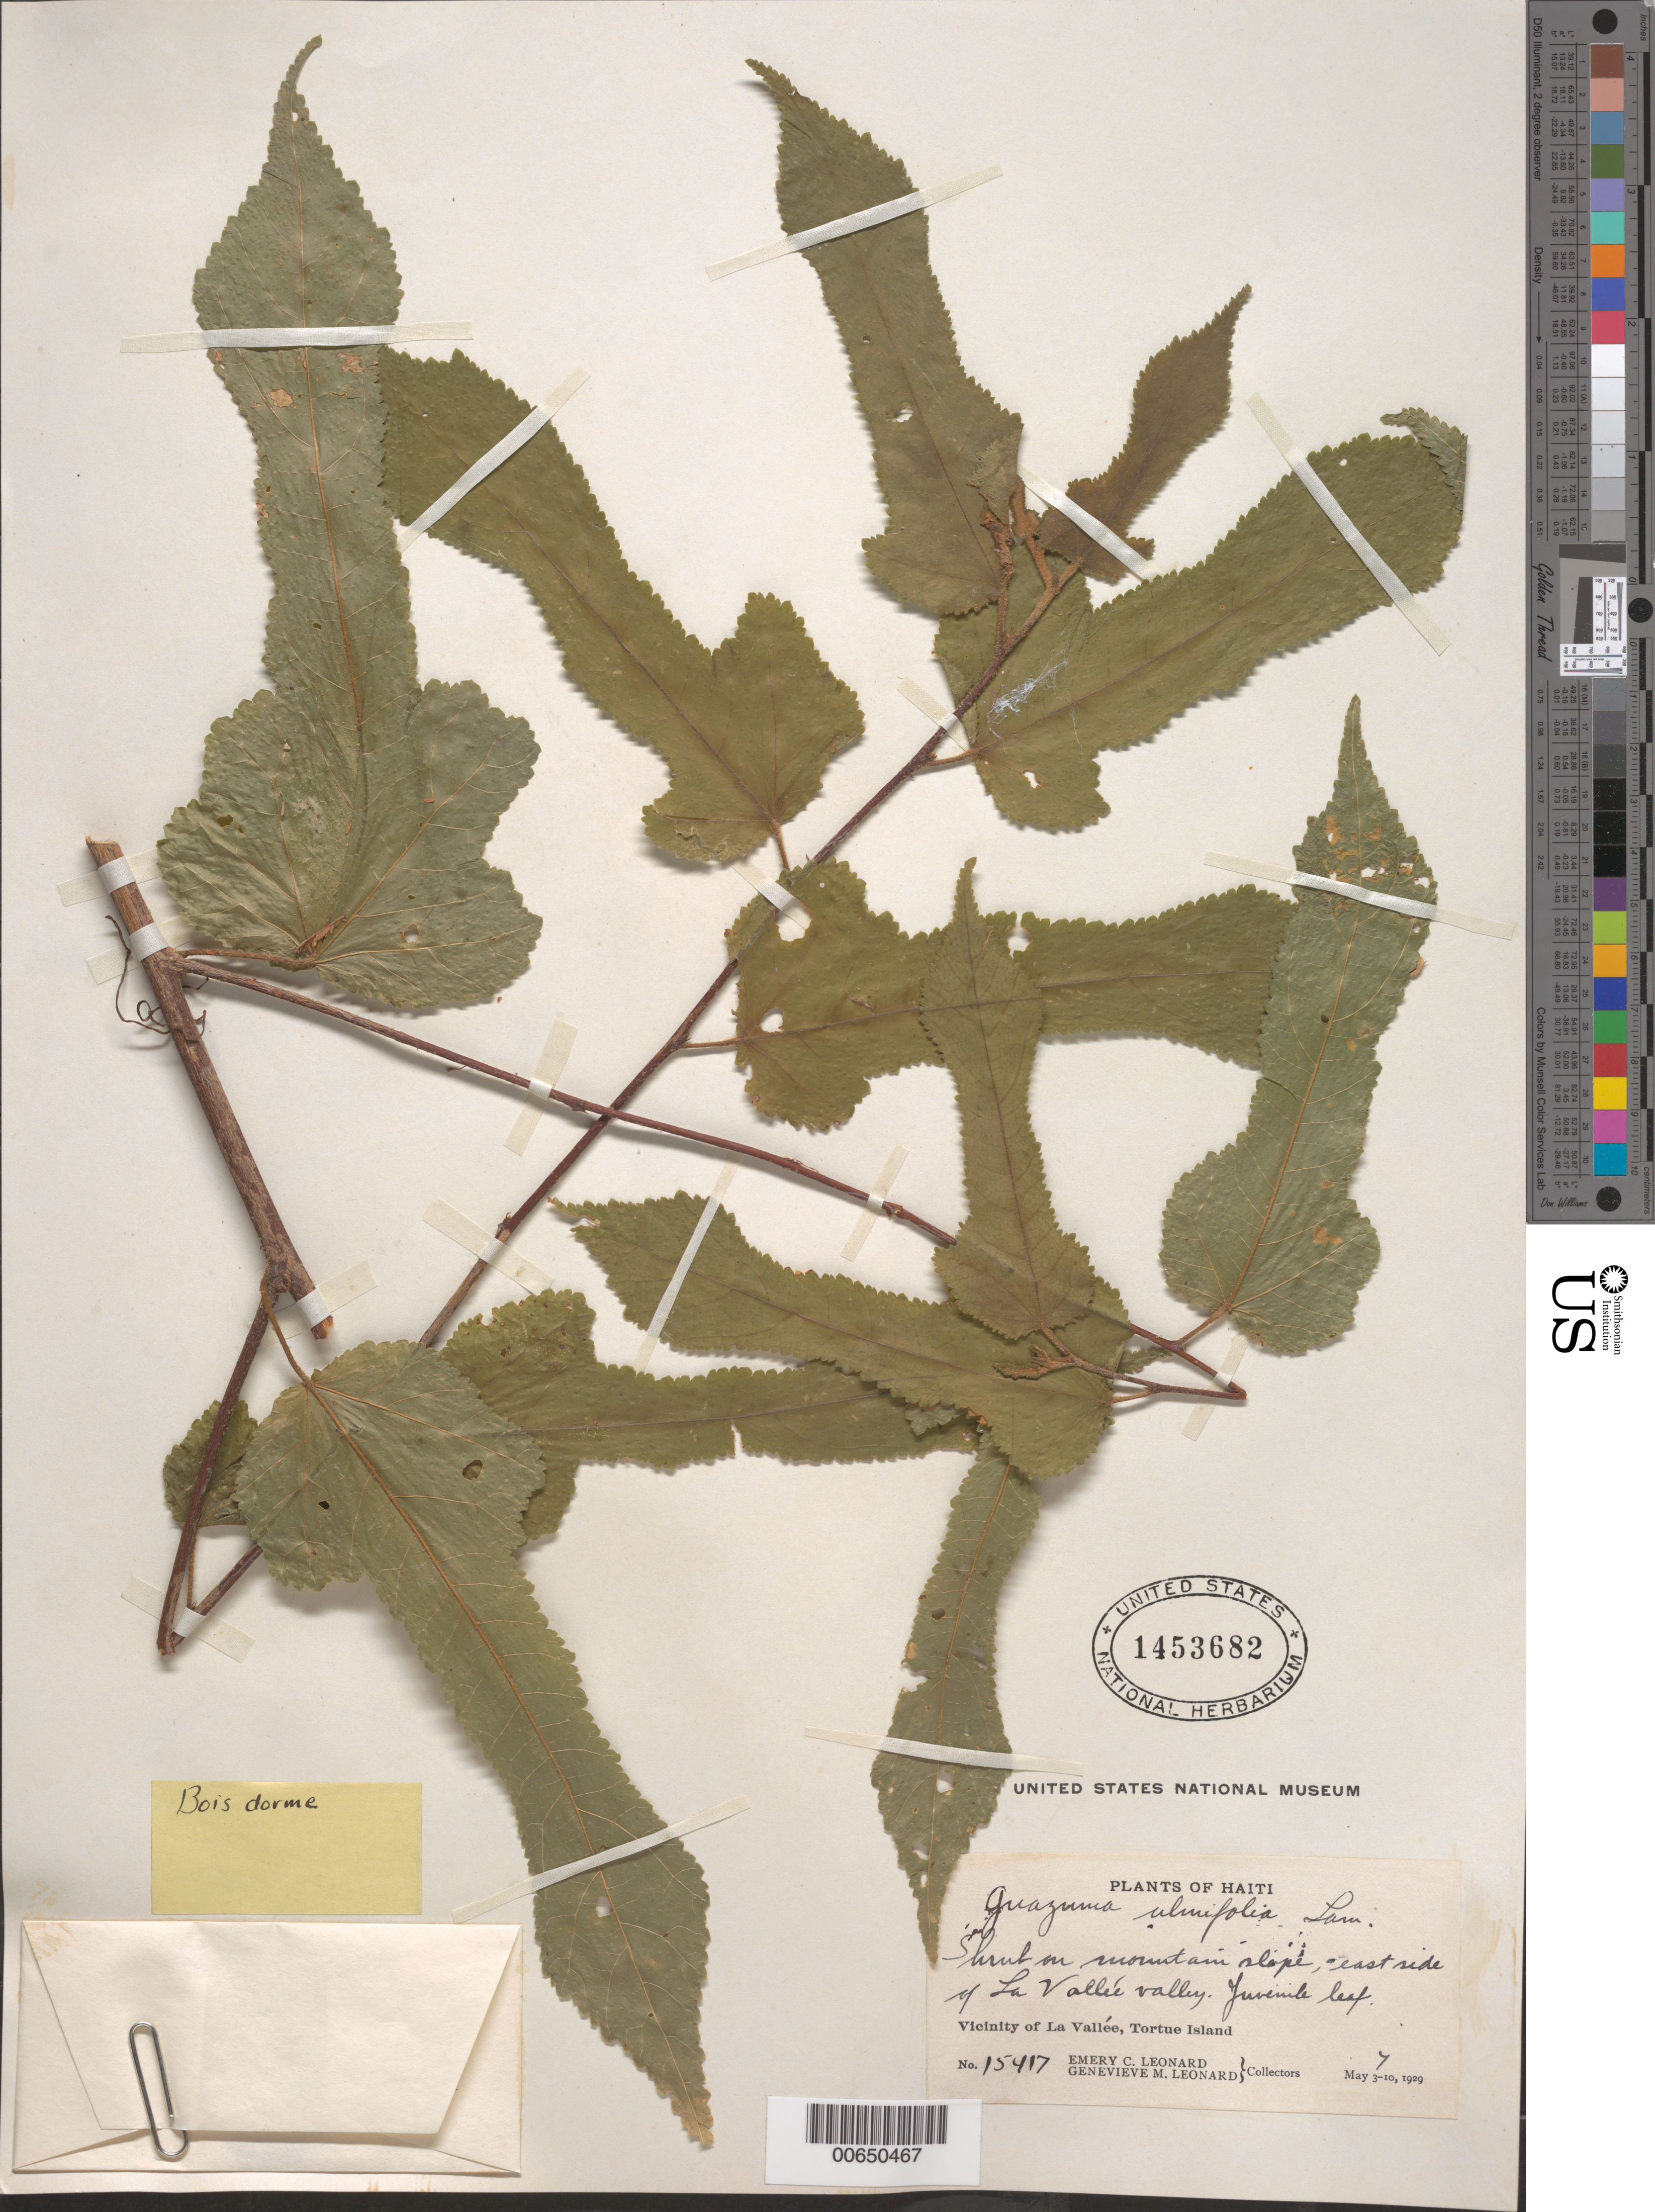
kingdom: Plantae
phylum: Tracheophyta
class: Magnoliopsida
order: Malvales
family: Malvaceae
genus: Guazuma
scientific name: Guazuma ulmifolia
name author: Lam.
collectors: E. C. Leonard & G. M. Leonard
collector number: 15417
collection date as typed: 07 May 1929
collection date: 1929-05-07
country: Haiti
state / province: Nord-Ouest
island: Tortuga Island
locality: Vicinity of La Vallée. E side of La Vallée valley.. [Tortue I. = Tortuga I.]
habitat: Mountain slope.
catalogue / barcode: US 1453682